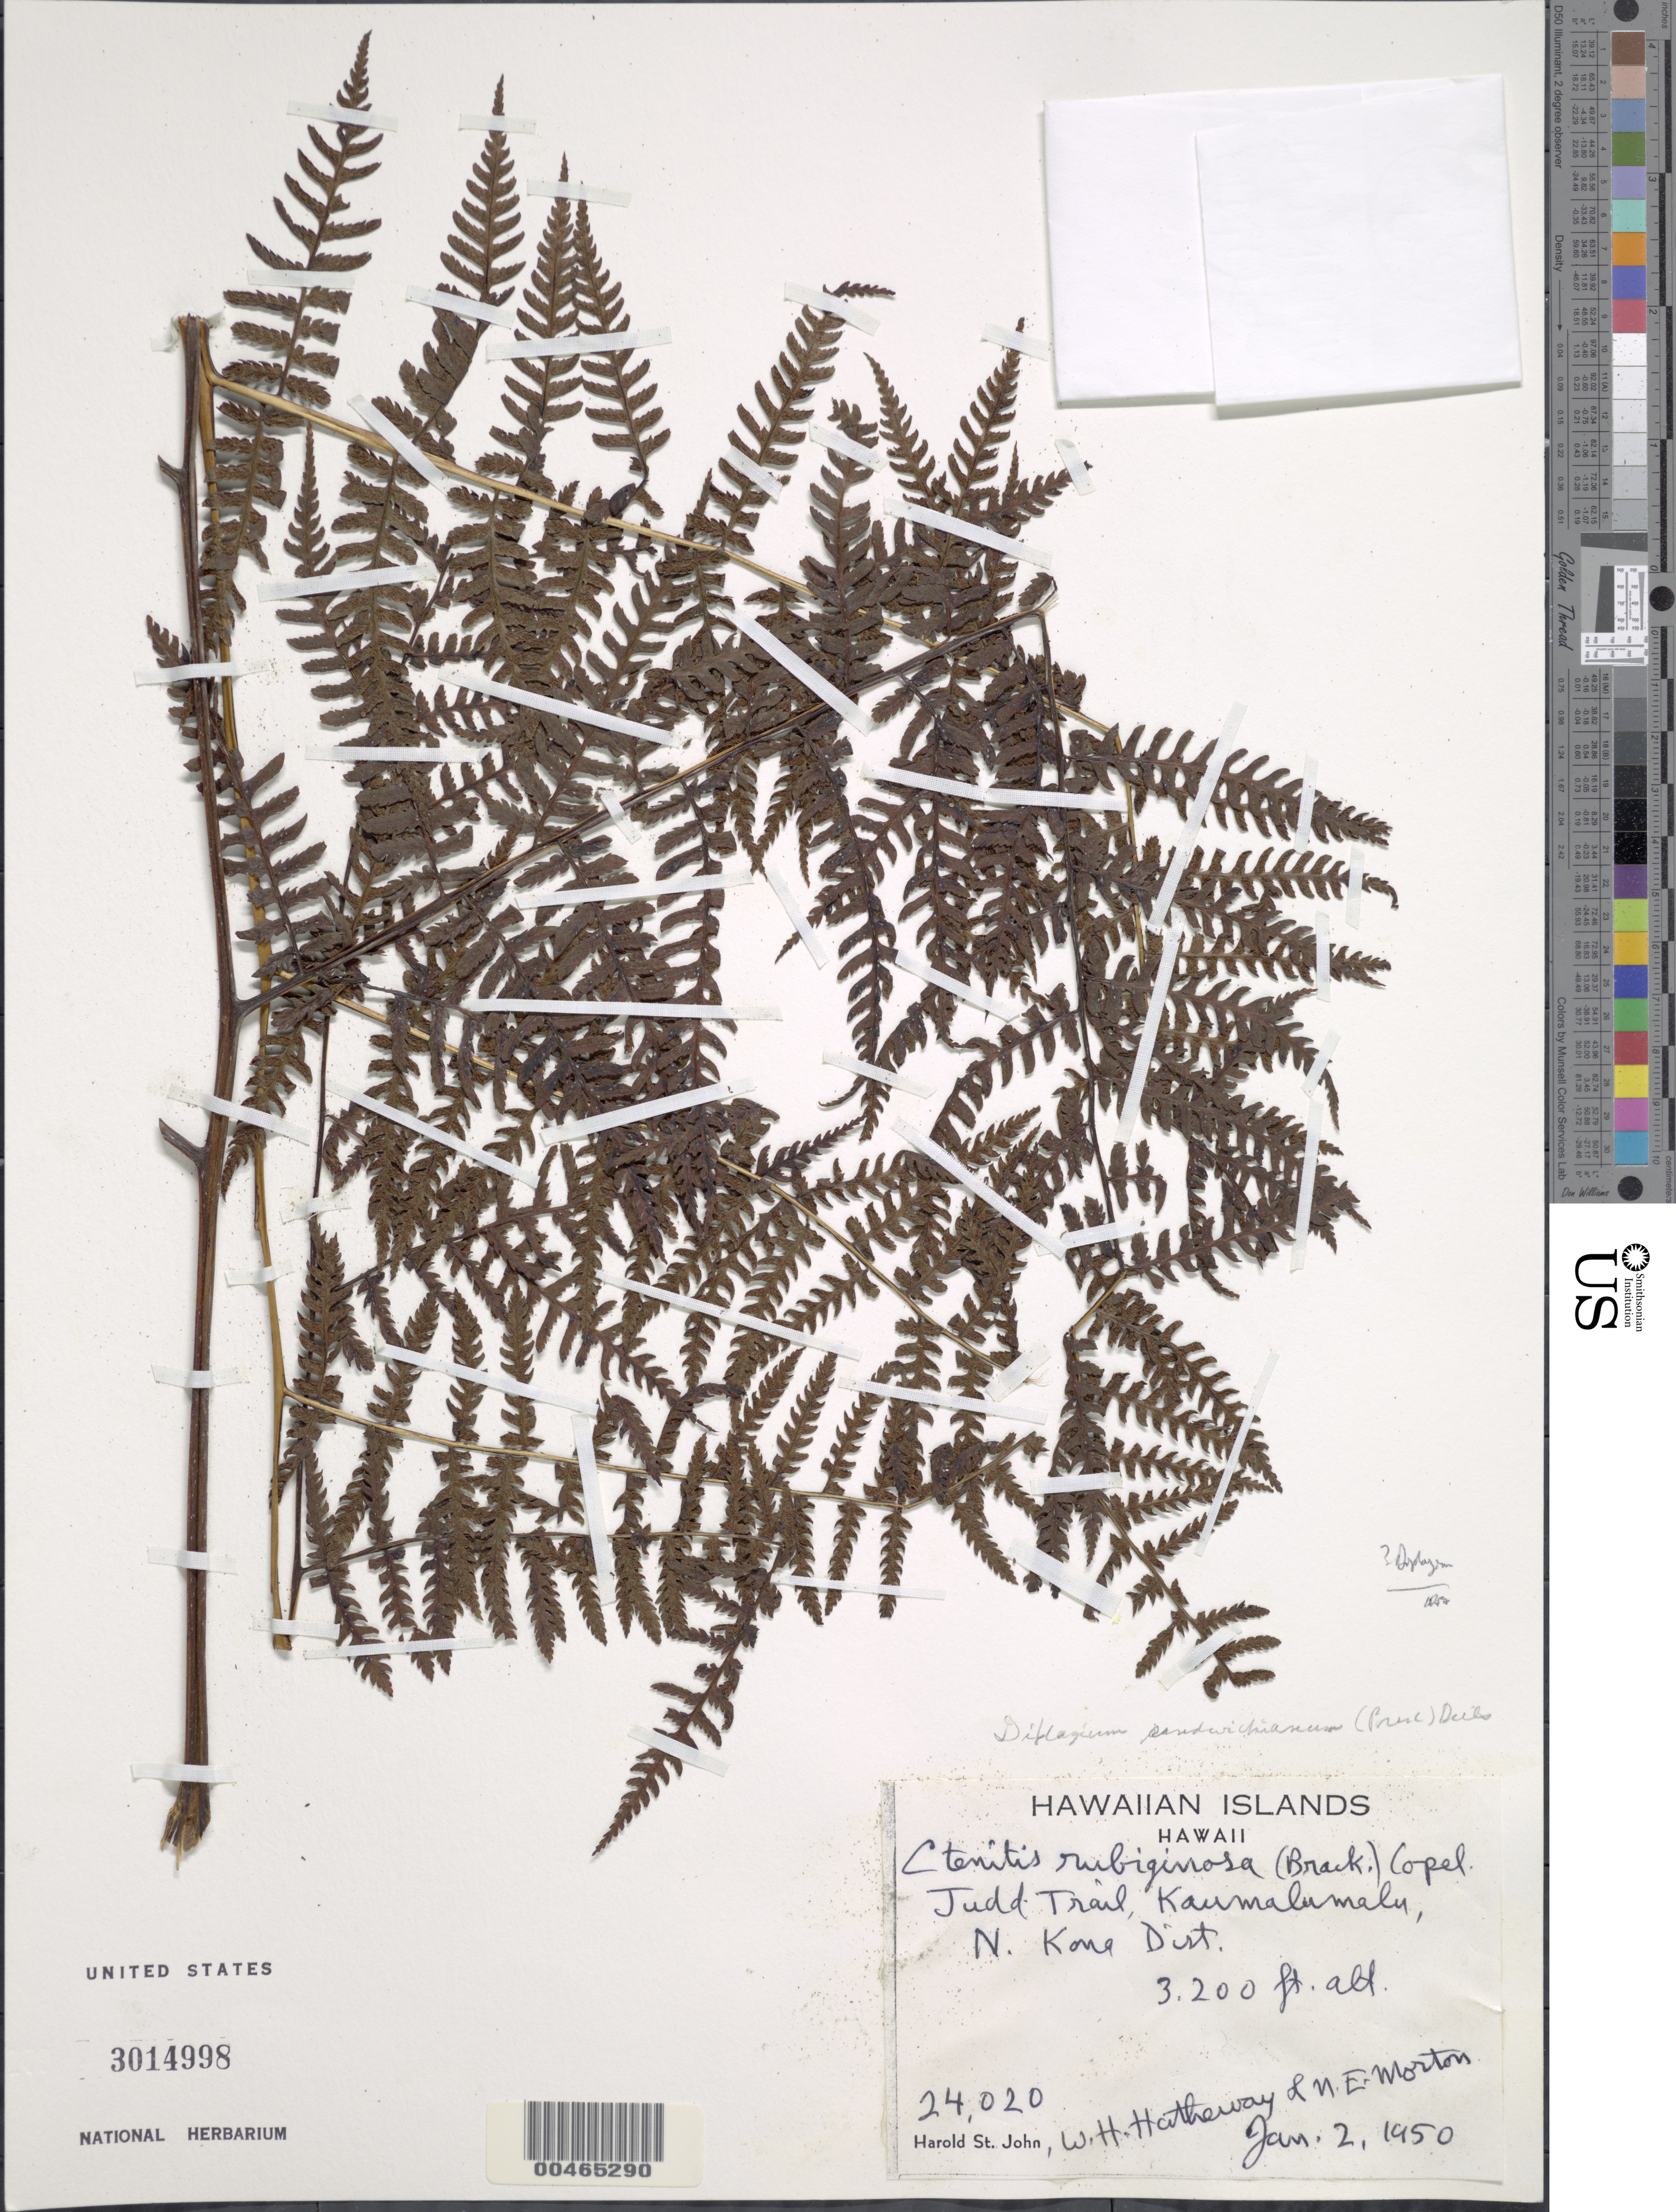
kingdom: Plantae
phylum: Tracheophyta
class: Polypodiopsida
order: Polypodiales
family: Athyriaceae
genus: Diplazium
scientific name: Diplazium sandwichianum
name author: (C. Presl) Diels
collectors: H. St. John, W. H. Hatheway & N. E. Morton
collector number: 24020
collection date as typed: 2 Jan 1950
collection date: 1950-01-02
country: United States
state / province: Hawaii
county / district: Hawaii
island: Hawaii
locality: Judd Trail, Kaumalumalu, N Kona Dist., Hawaii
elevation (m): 975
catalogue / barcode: US 3014998